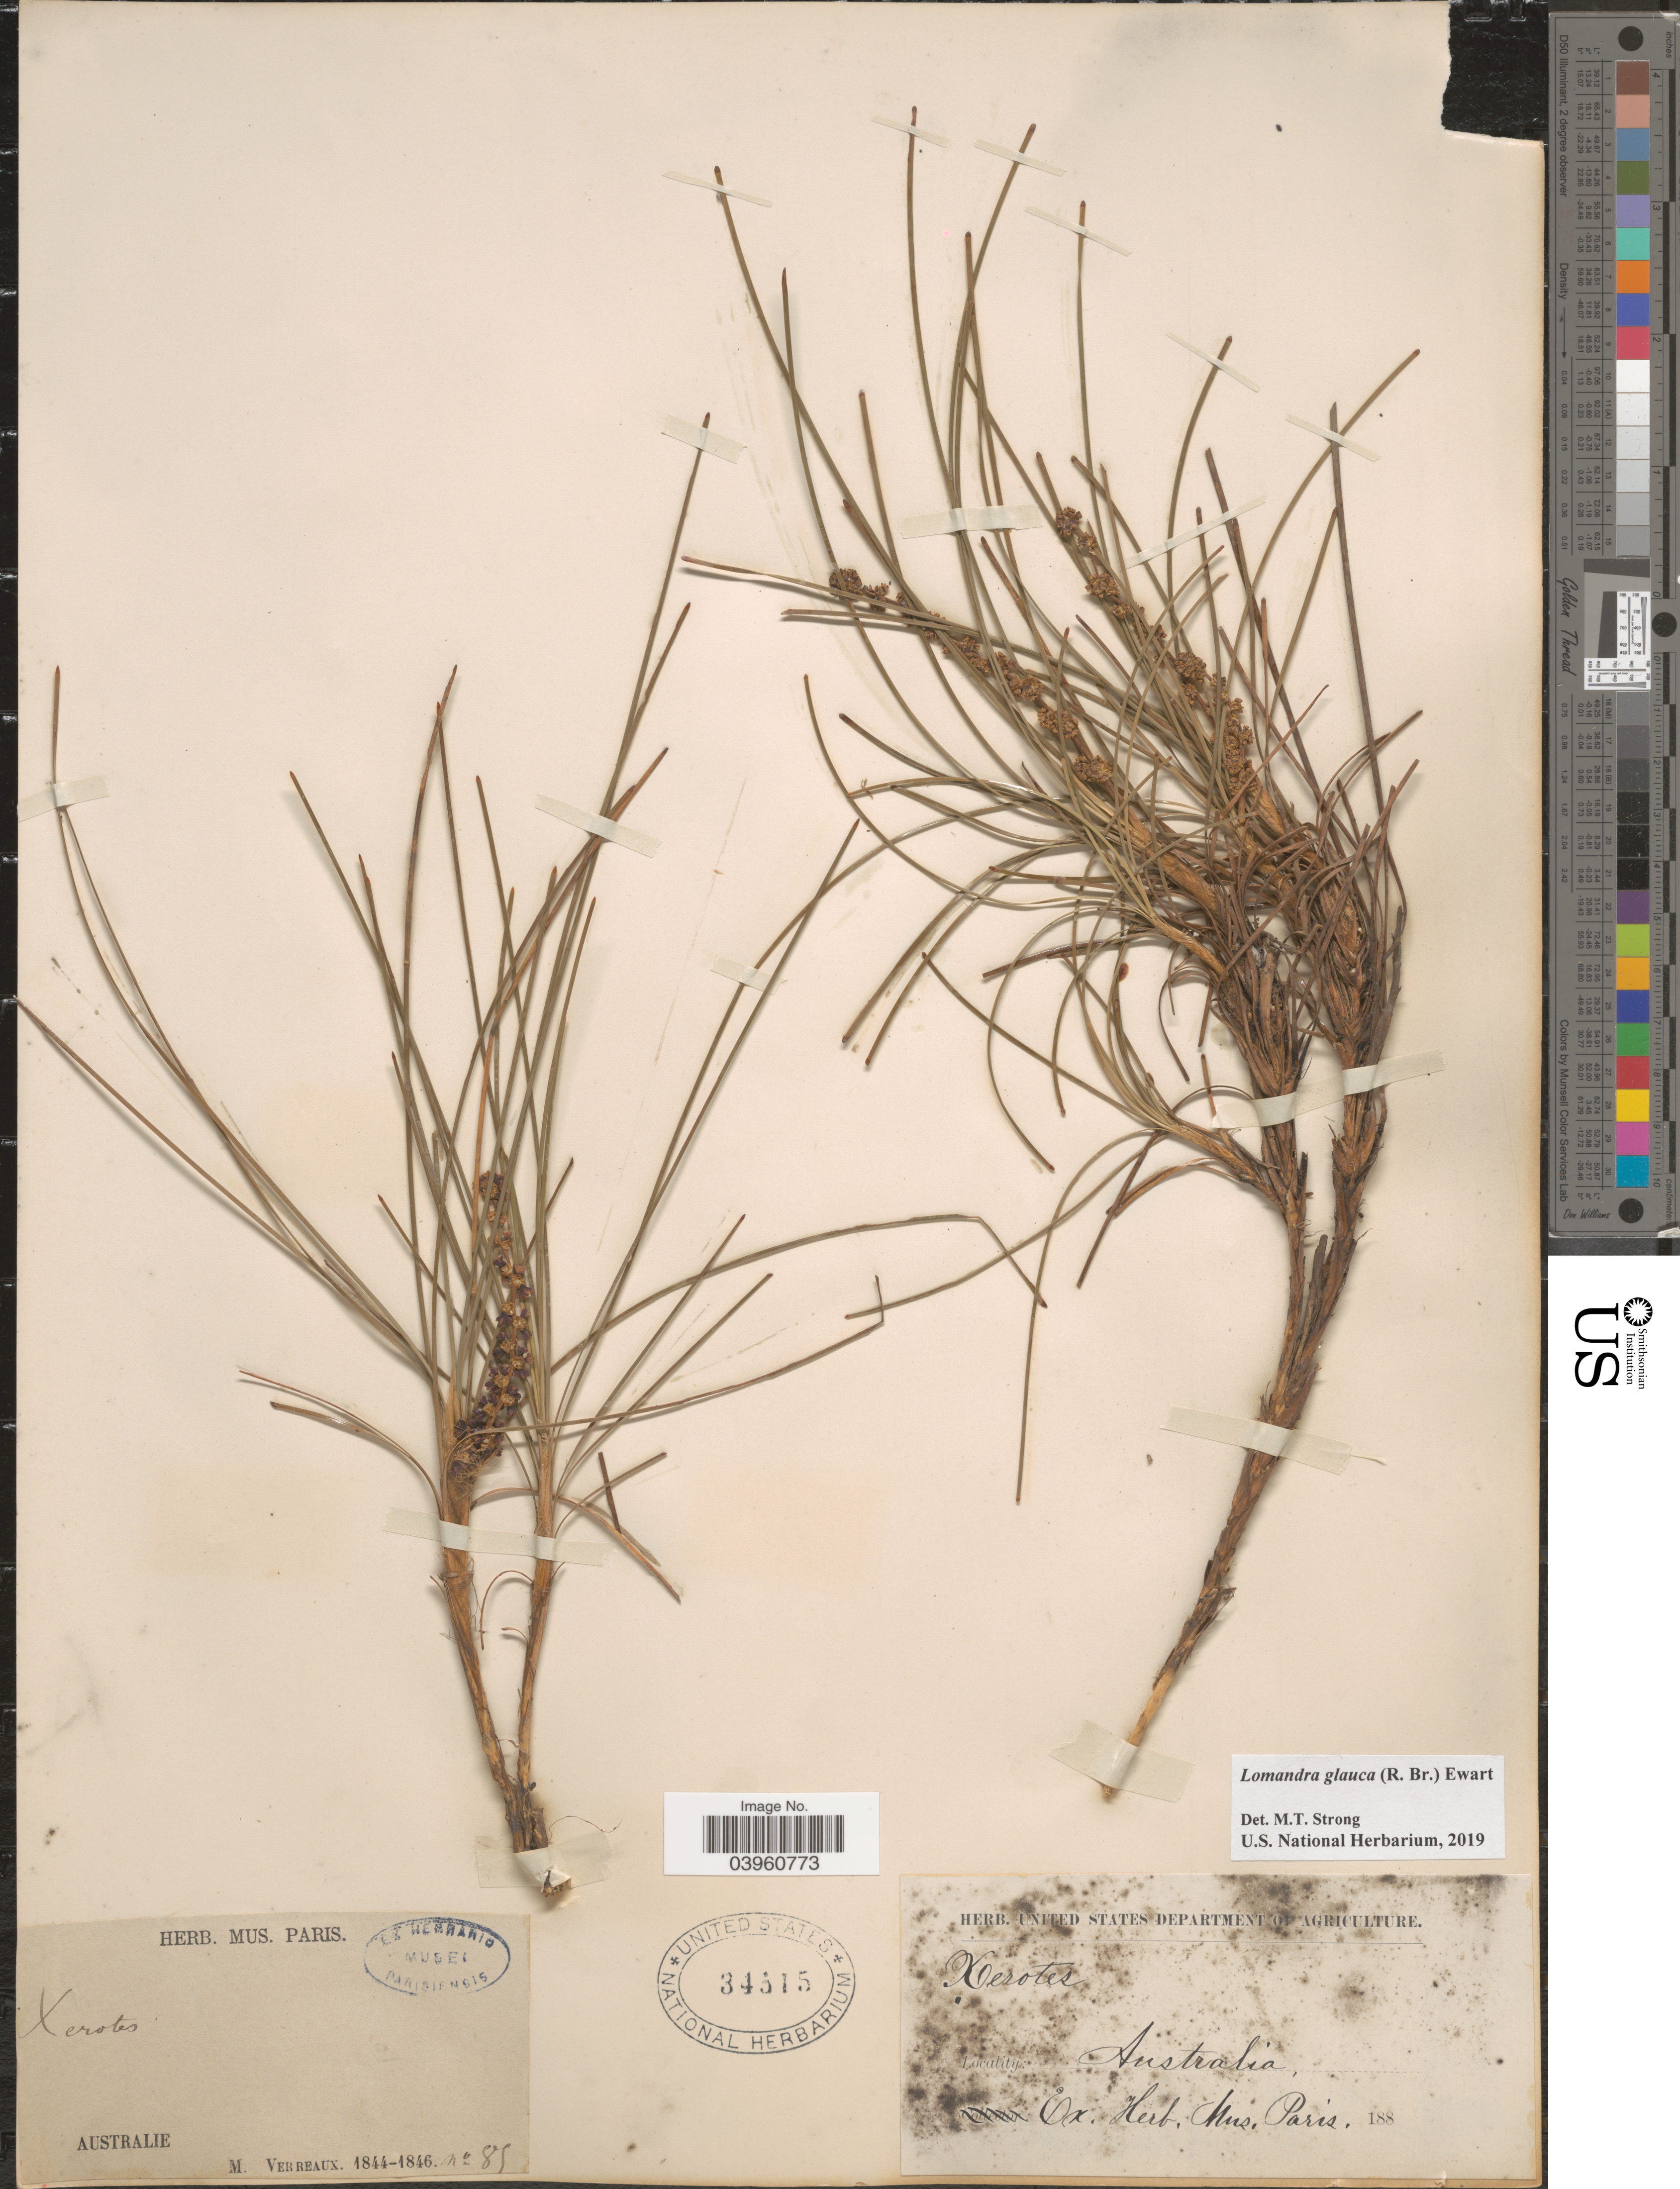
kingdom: Plantae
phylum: Tracheophyta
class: Liliopsida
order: Asparagales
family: Asparagaceae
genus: Lomandra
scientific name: Lomandra glauca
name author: (R. Br.) Ewart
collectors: M. Verreaux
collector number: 85*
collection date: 1844/1846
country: Australia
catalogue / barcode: US 34515